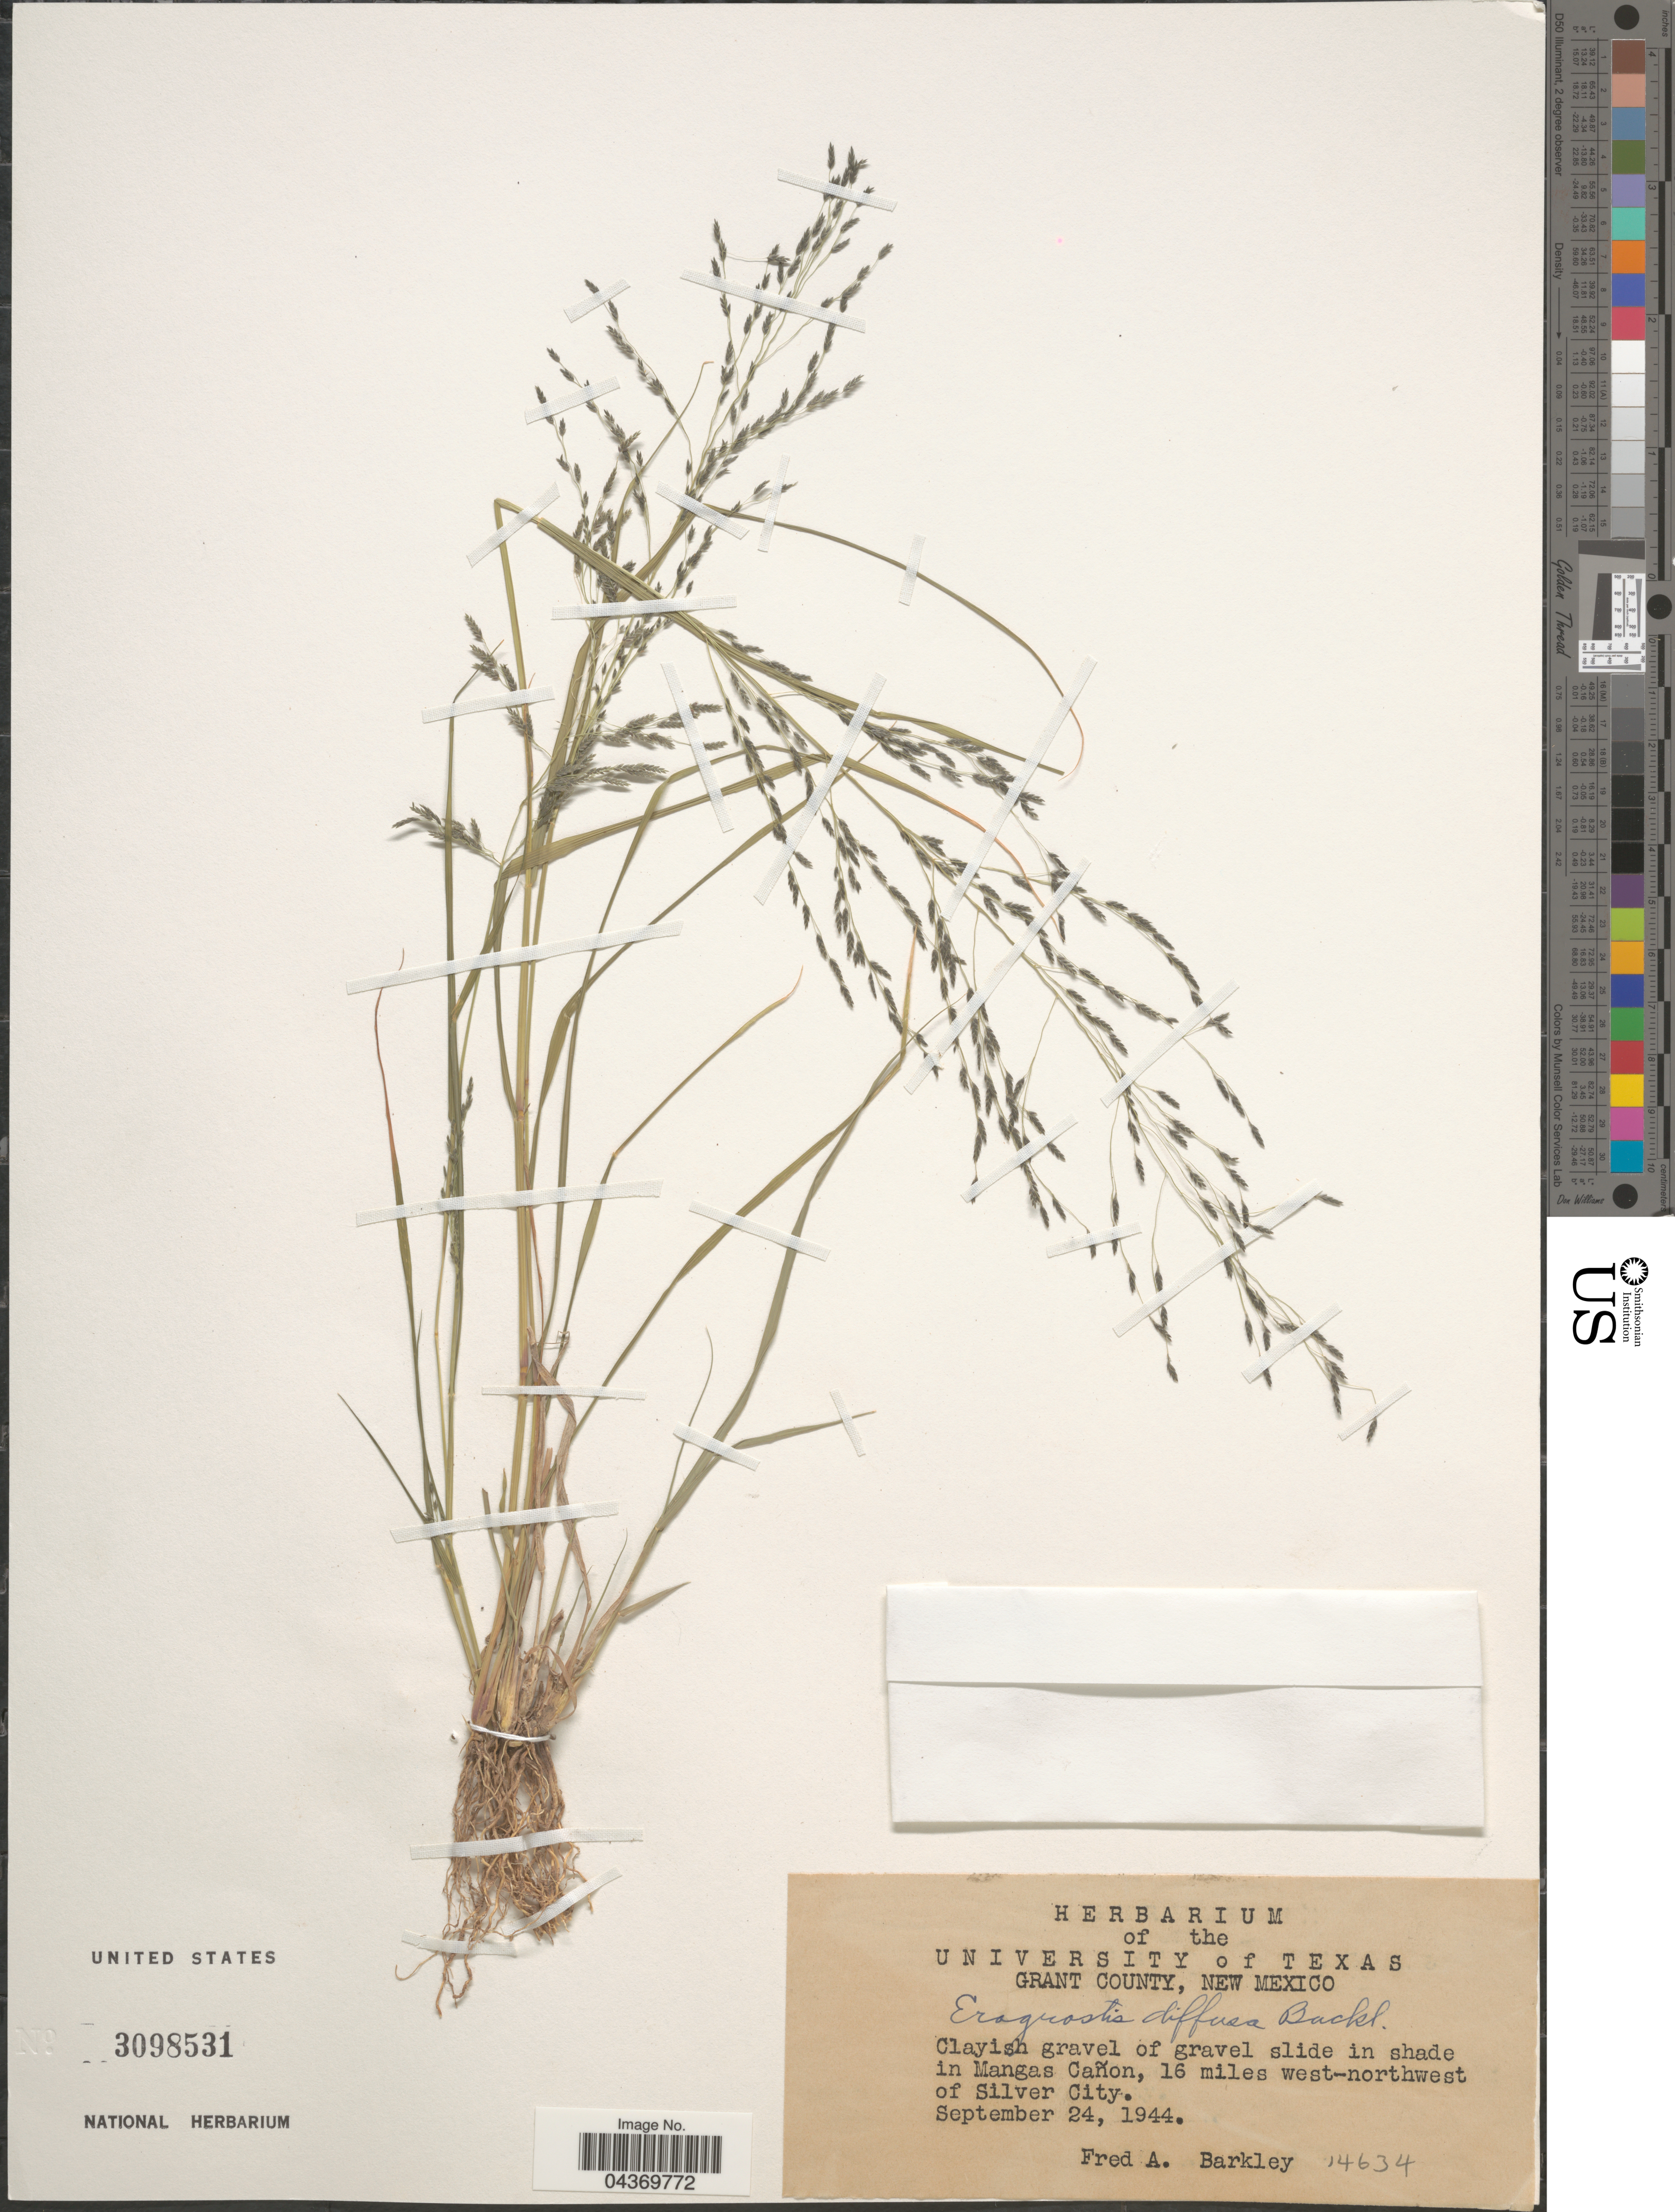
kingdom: Plantae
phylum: Tracheophyta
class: Liliopsida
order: Poales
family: Poaceae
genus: Eragrostis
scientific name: Eragrostis pectinacea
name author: (Michx.) Nees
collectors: F. A. Barkley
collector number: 14634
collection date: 1944-09-24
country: United States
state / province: New Mexico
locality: Grant County. Clayish gravel of gravel slide in shade in Mangas Cañon, 16 miles west-northwest of Silver City.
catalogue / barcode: US 3098531